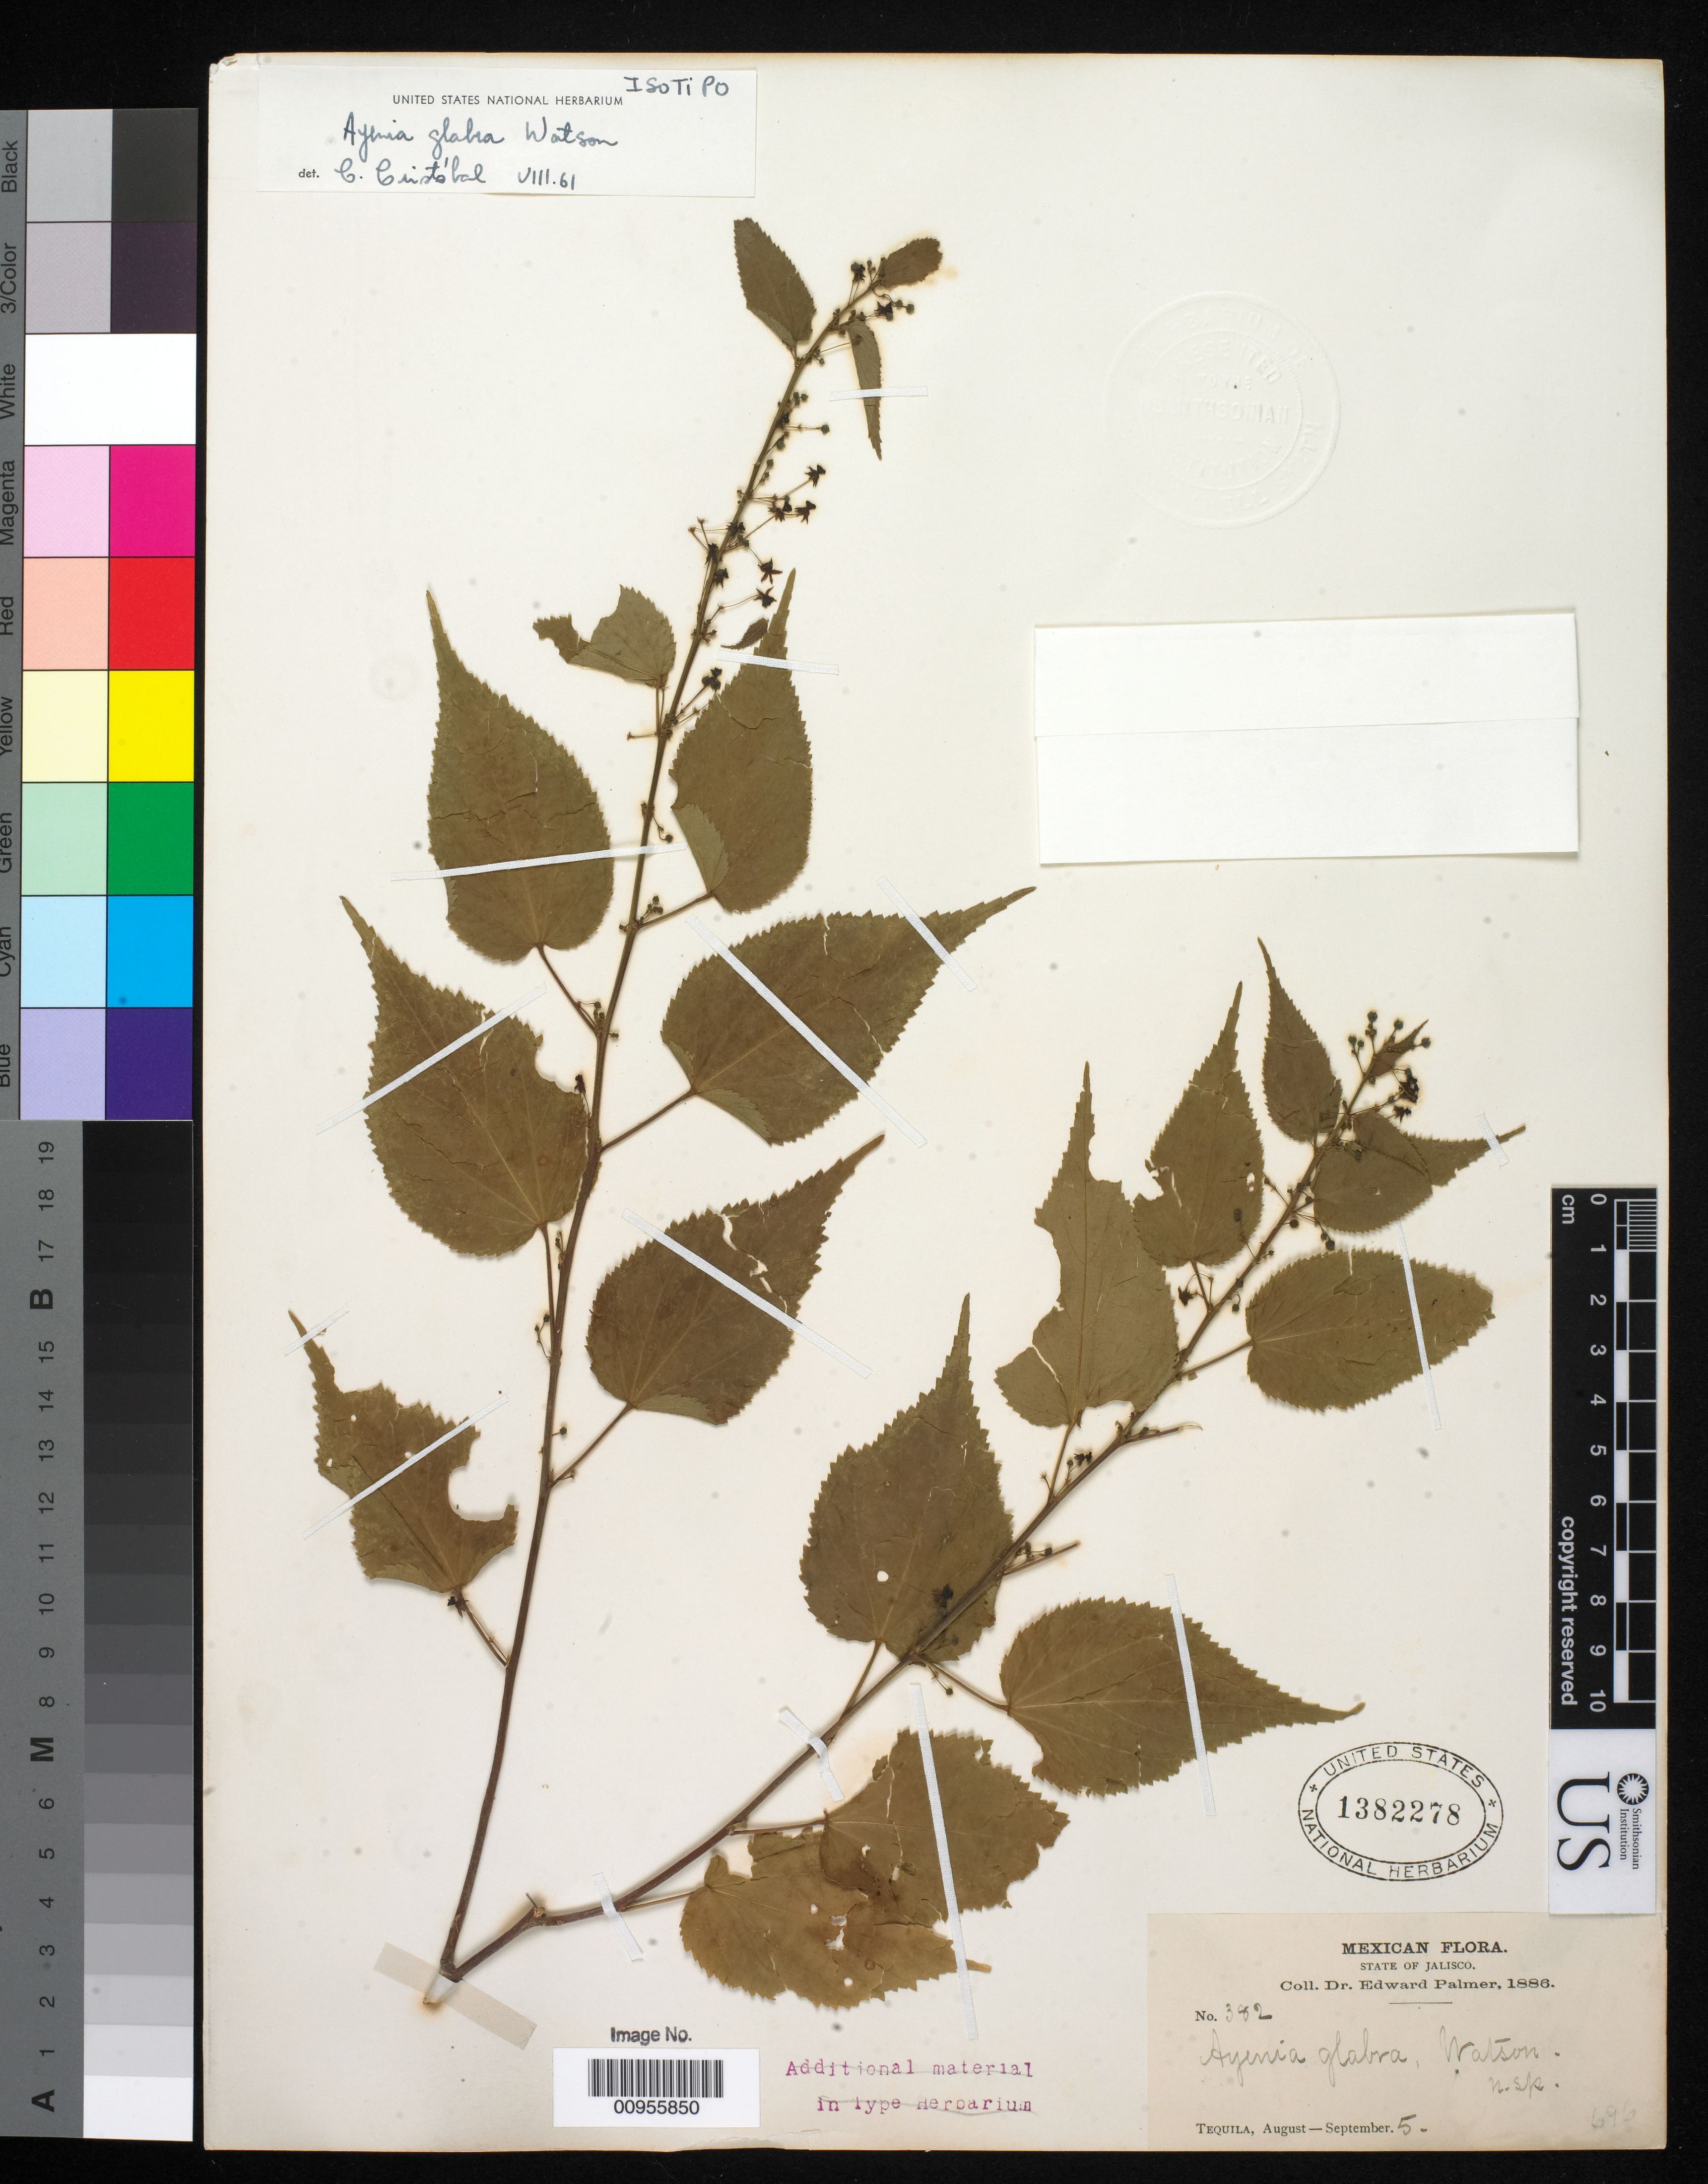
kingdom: Plantae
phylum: Tracheophyta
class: Magnoliopsida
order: Malvales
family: Malvaceae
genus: Ayenia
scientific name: Ayenia glabra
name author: S. Watson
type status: Isotype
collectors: E. Palmer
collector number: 382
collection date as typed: Aug 1886 to -- Sep 1886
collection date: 1886-08/1886-09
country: Mexico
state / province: Jalisco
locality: Tequila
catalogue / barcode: US 1382278